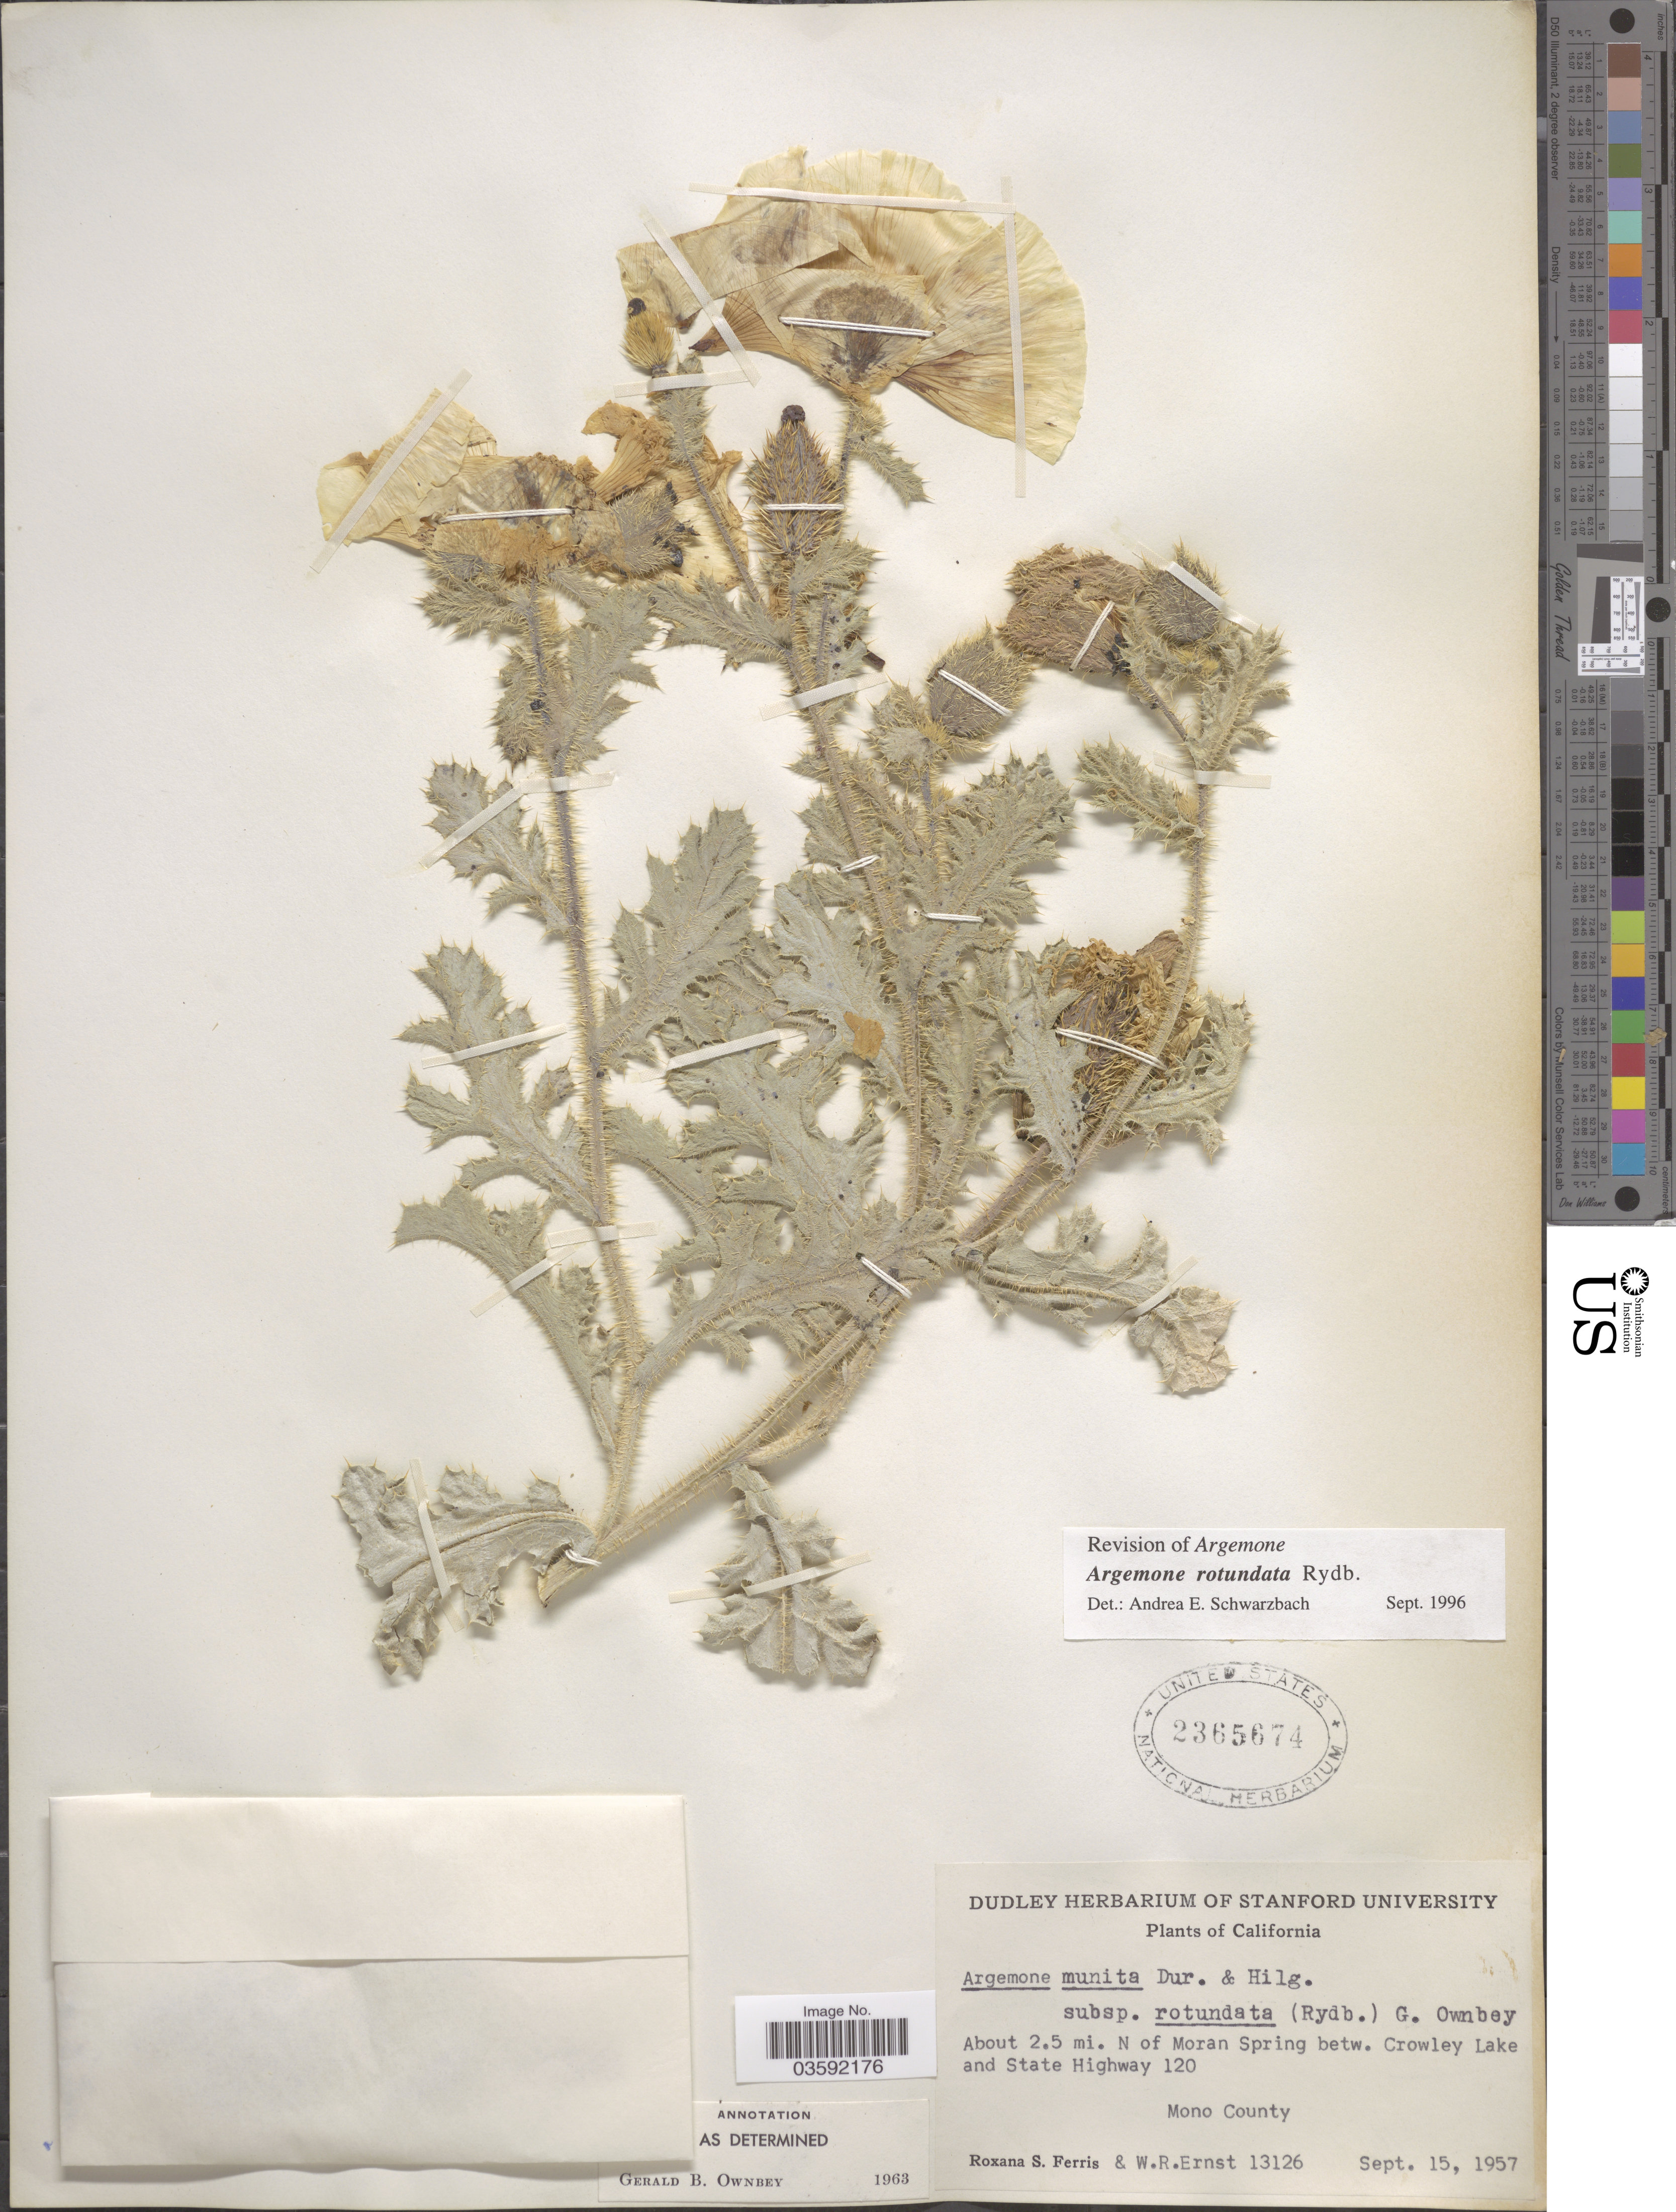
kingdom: Plantae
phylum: Tracheophyta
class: Magnoliopsida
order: Ranunculales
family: Papaveraceae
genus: Argemone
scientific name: Argemone rotundata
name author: Rydb.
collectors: R. S. Ferris & W. R. Ernst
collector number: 13126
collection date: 1957-09-15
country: United States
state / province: California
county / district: Mono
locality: About 2.5 mi. N of Moran Spring betw. Crowley Lake and State Highway 120. Mono County.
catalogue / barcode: US 2365674